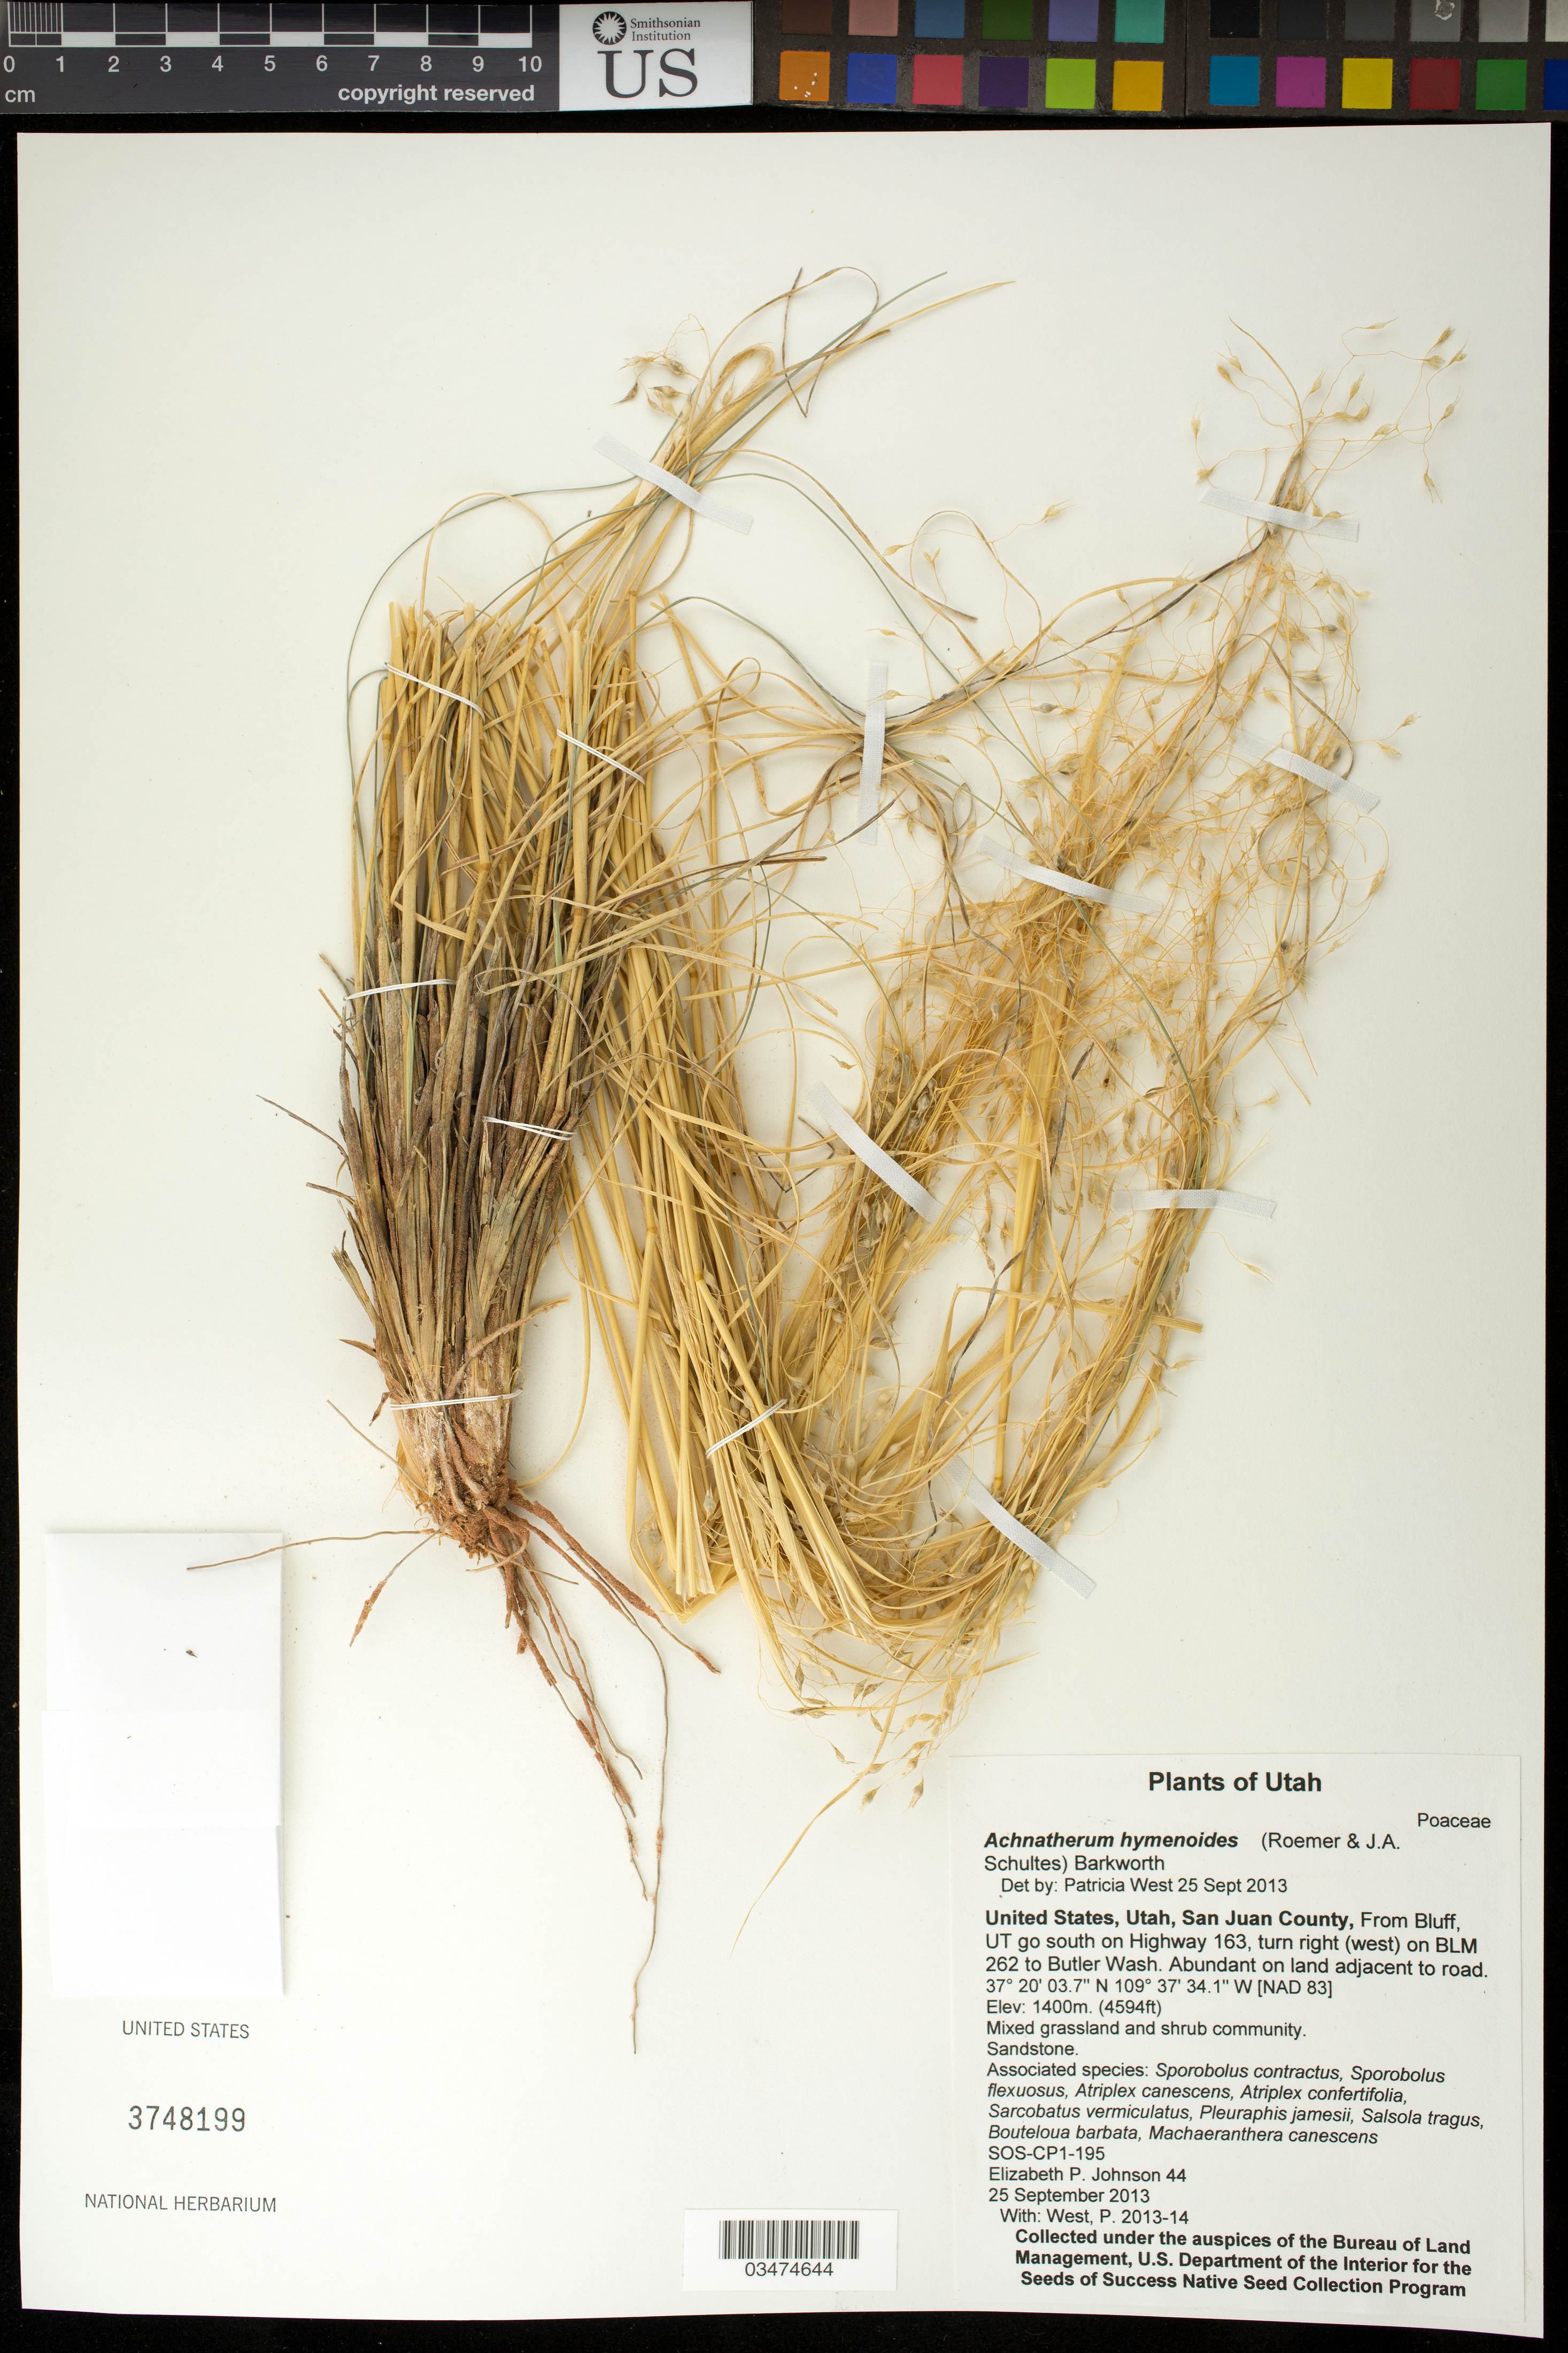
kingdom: Plantae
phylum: Tracheophyta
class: Liliopsida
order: Poales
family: Poaceae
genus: Achnatherum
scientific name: Achnatherum hymenoides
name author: (Roem. & Schult.) Barkworth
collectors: E. P. Johnson & P. West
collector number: SOS-CP1-195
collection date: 2013-09-25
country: United States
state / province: Utah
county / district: San Juan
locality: Butler Wash. On land adjacent to BLM 262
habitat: Mixed grassland and shrub. Sandstone.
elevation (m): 1400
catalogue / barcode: US 3748199